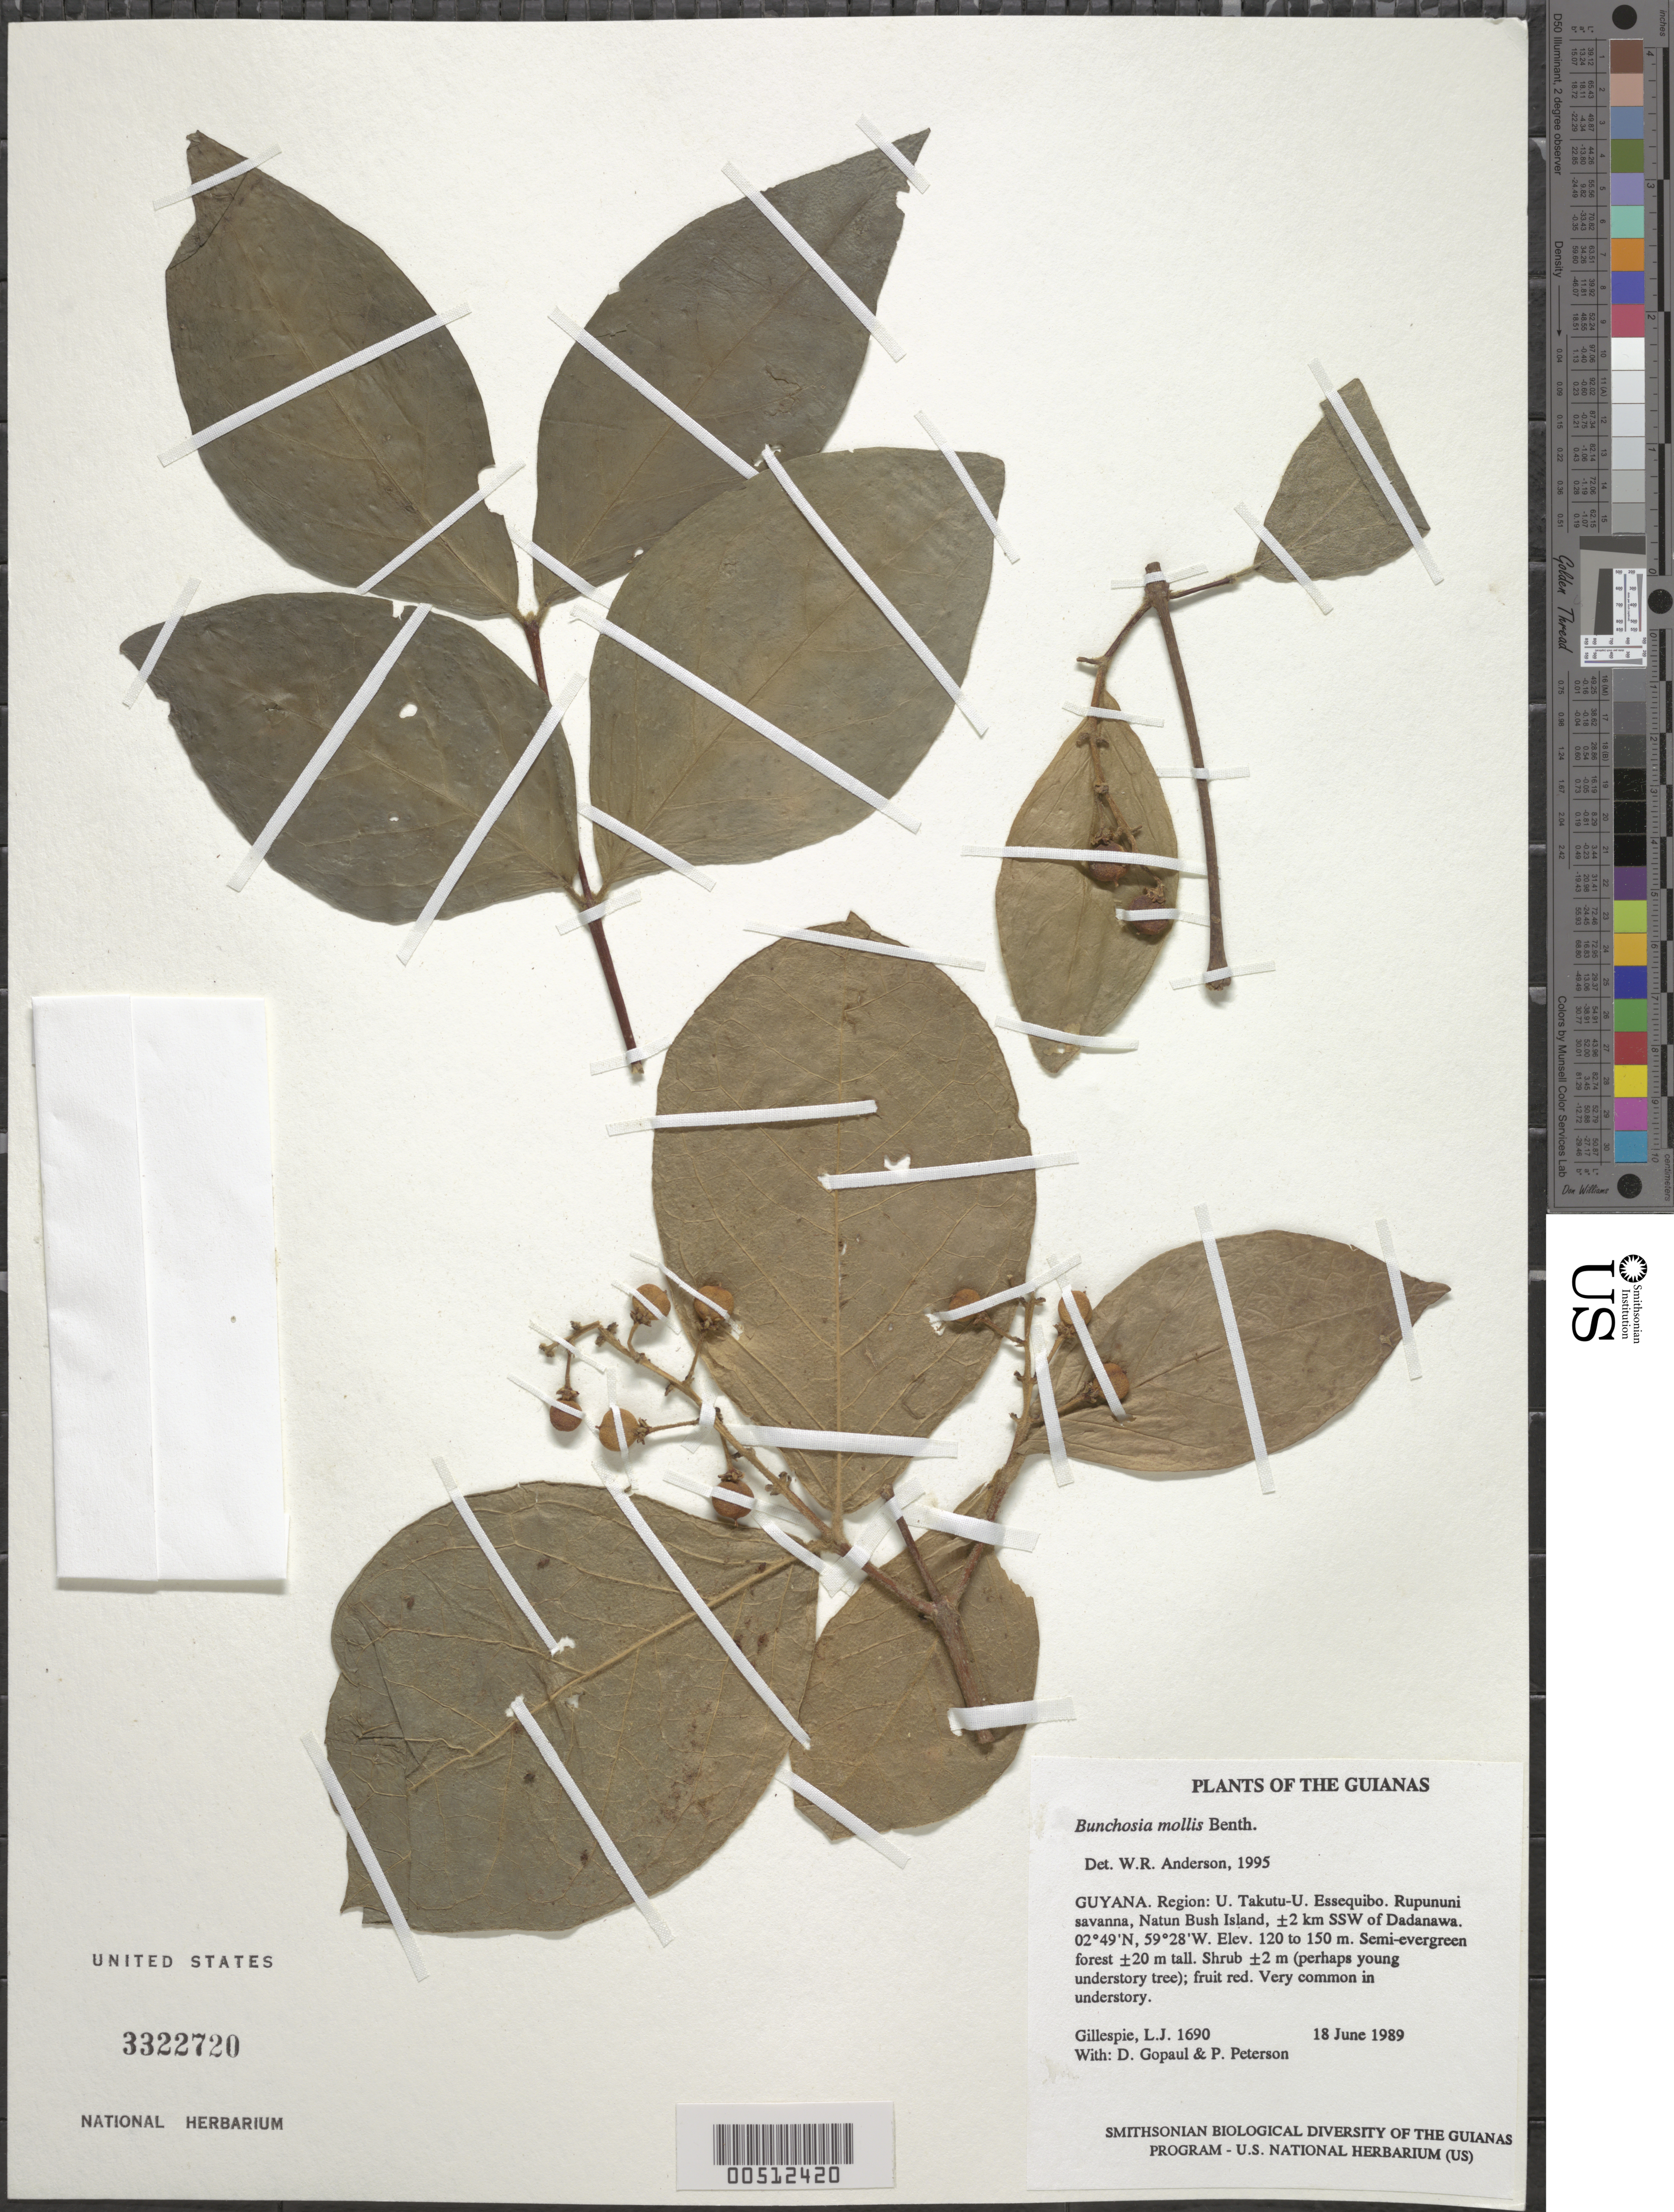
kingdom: Plantae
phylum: Tracheophyta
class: Magnoliopsida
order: Malpighiales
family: Malpighiaceae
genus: Bunchosia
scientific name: Bunchosia mollis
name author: Benth.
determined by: Anderson, W. R., (MICH), University of Michigan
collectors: L. J. Gillespie, D. Gopaul & P. M. Peterson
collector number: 1690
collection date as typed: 18 June 1989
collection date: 1989-06-18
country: Guyana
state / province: U. Takutu-U. Essequibo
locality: Rupununi savanna, Natun Bush Island, ±2 km SSW of Dadanawa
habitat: Semi-evergreen forest ±20 m tall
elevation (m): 120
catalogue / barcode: US 3322720